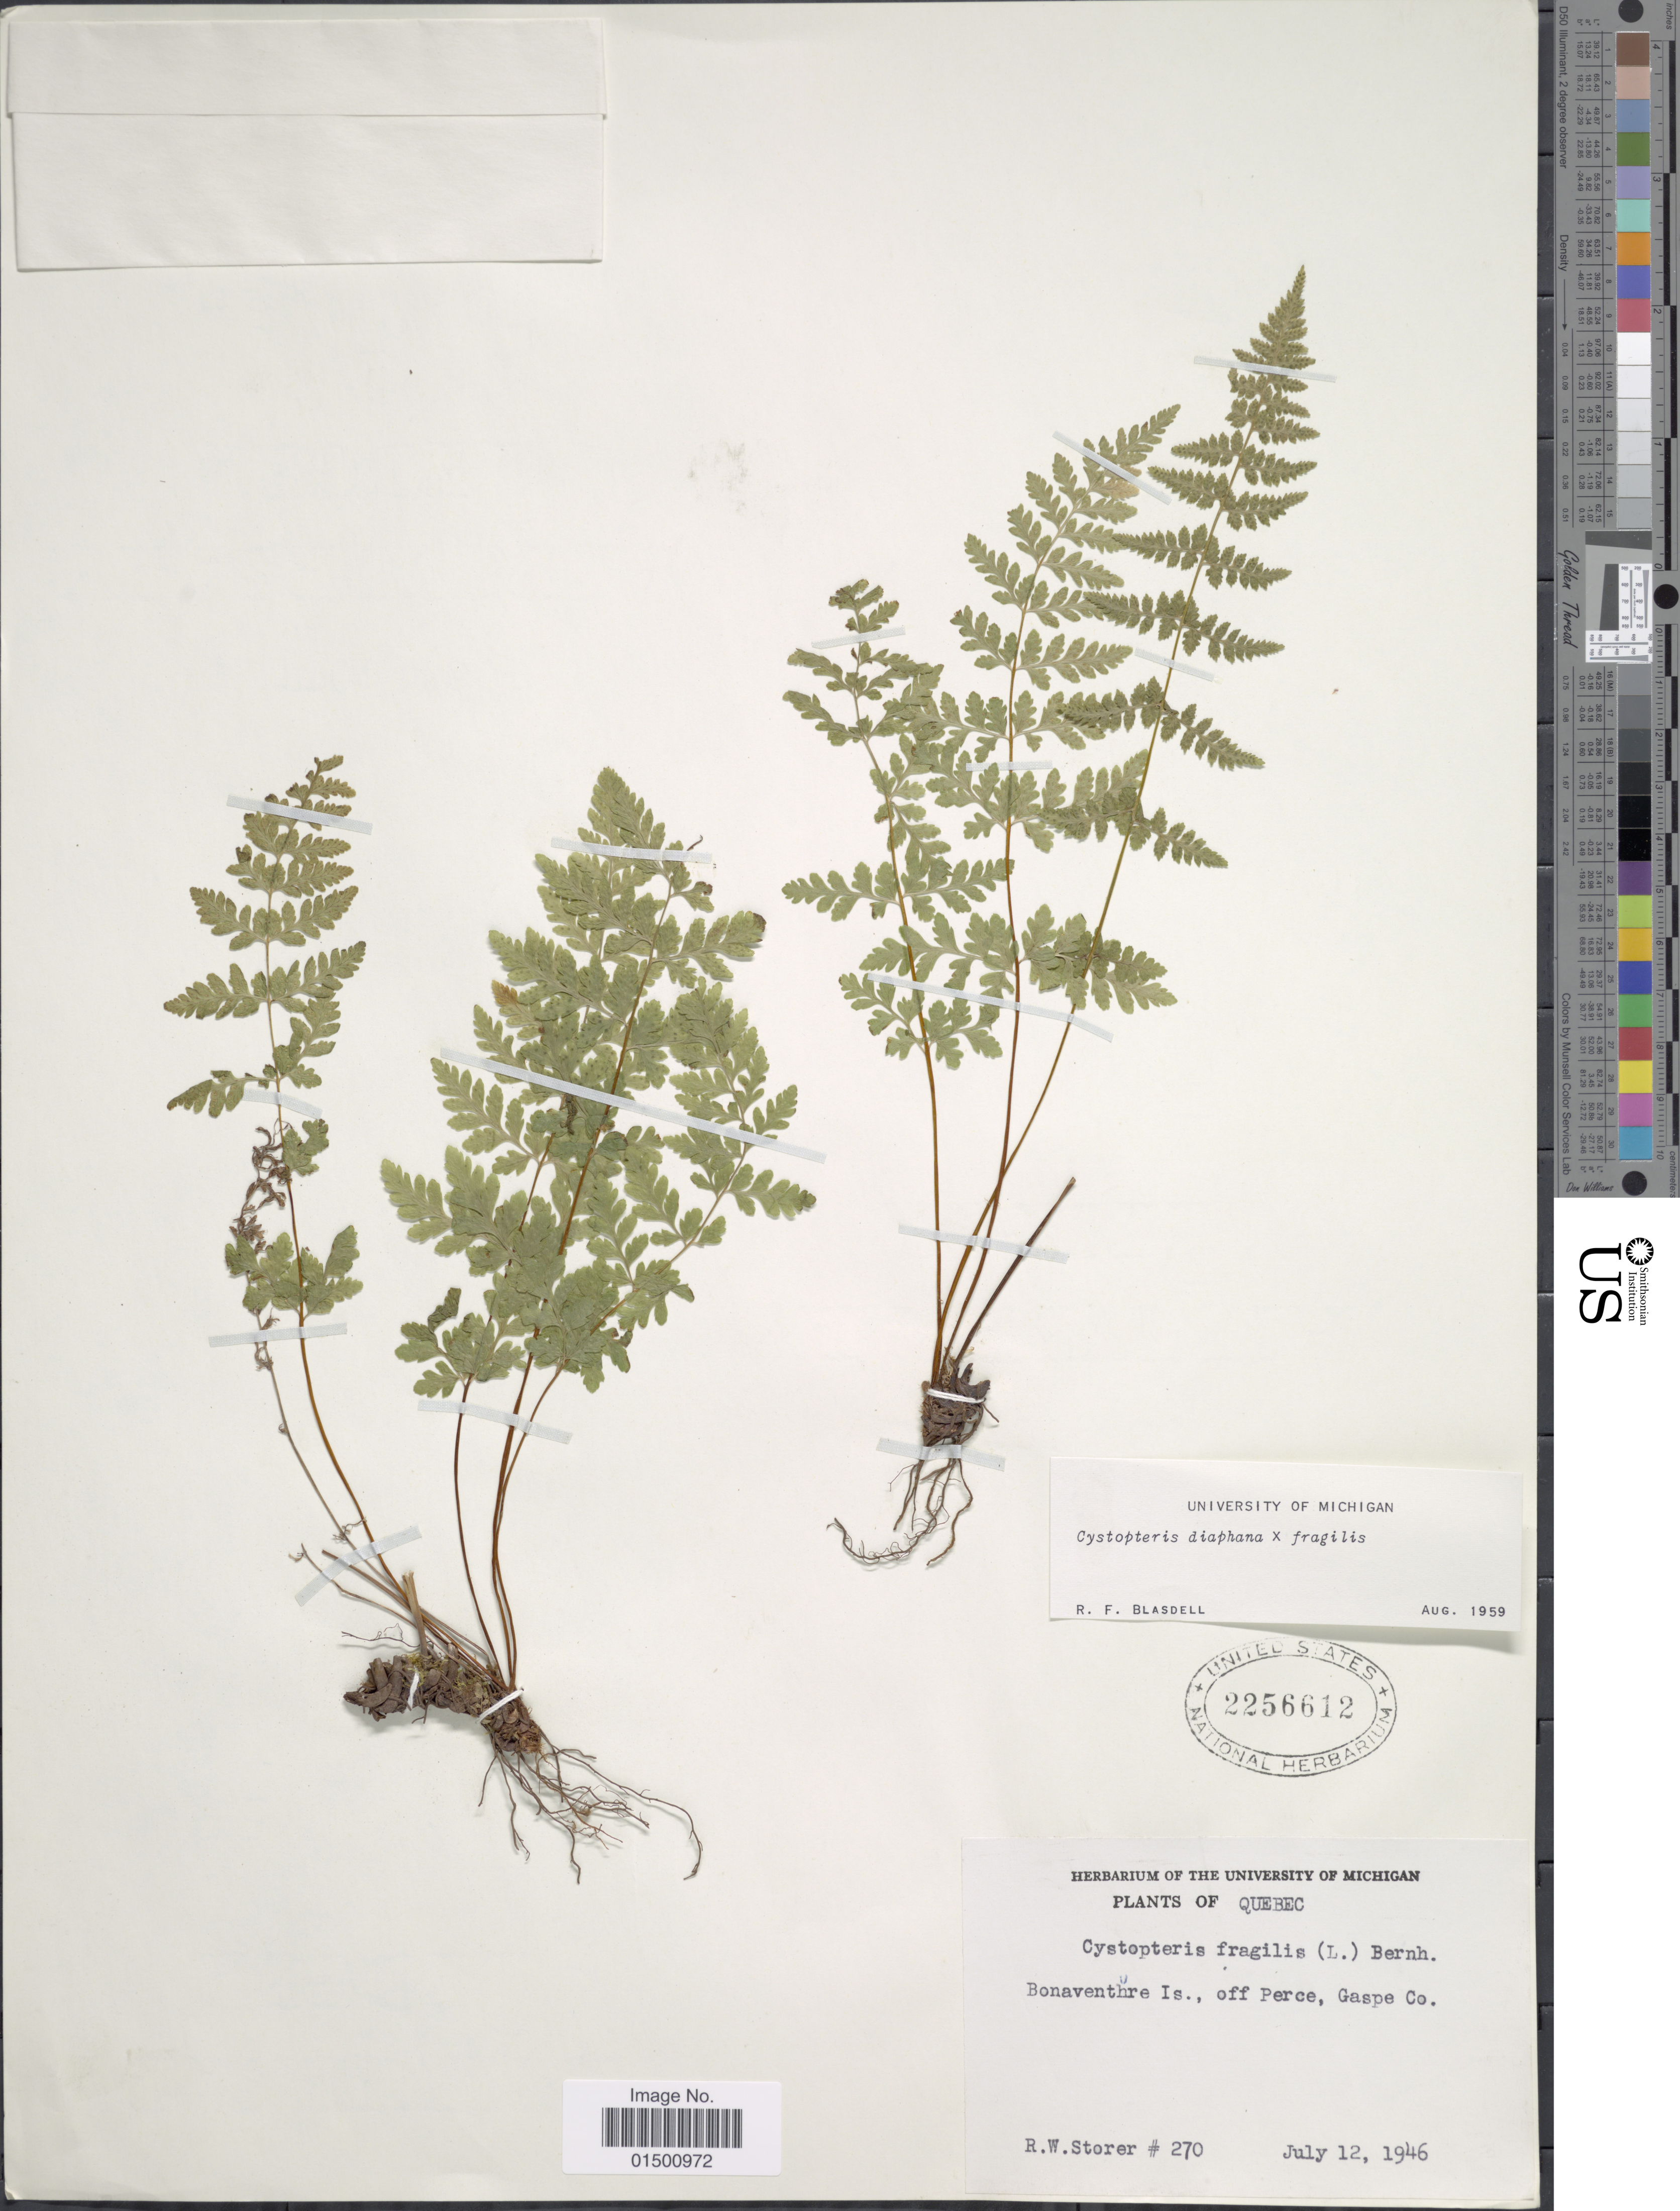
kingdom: Plantae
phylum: Tracheophyta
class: Polypodiopsida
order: Polypodiales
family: Cystopteridaceae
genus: Cystopteris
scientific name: Cystopteris diaphana x C. fragilis (L.) Bernh.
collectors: R. Storer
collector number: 270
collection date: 1946-07-12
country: Canada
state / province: Quebec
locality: Bonaventure Is., off Perce, Gaspe Co.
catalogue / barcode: US 2256612